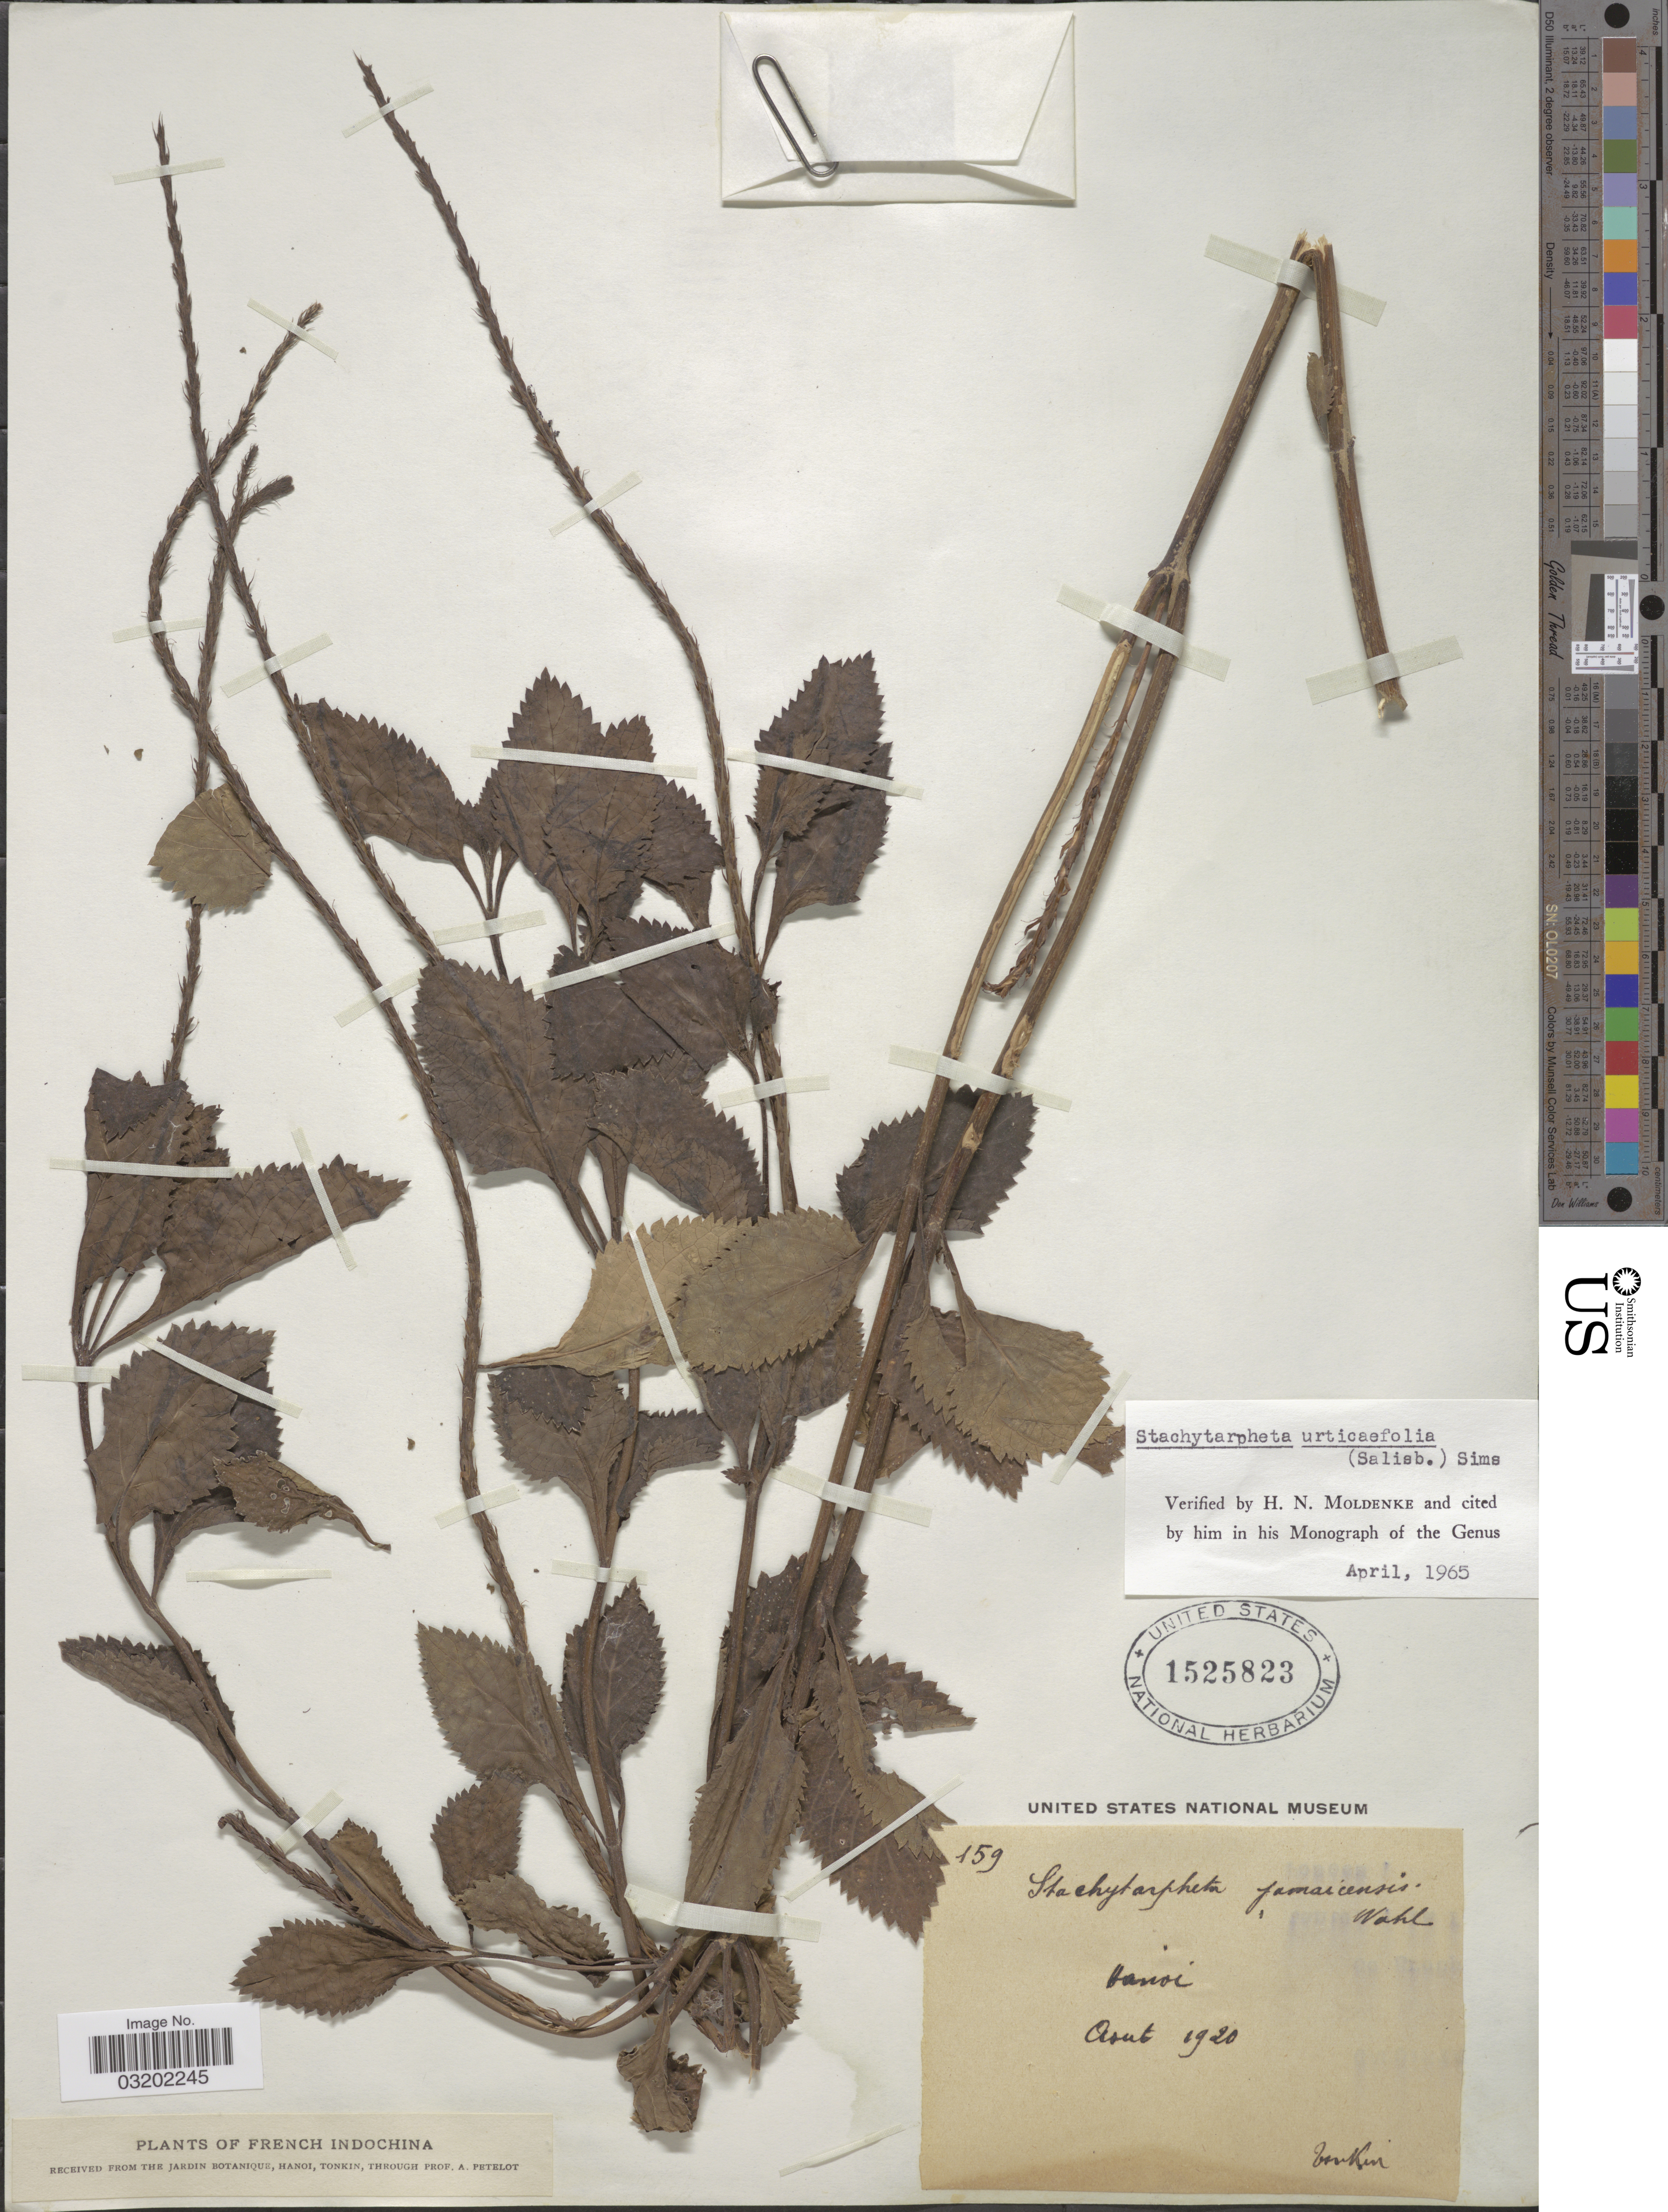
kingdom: Plantae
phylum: Tracheophyta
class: Magnoliopsida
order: Lamiales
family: Verbenaceae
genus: Stachytarpheta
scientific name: Stachytarpheta urticifolia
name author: Sims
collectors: A. Petelot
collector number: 159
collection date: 1920-08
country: Vietnam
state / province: Ha Noi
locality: Tonkin. French Indochina. Hanoi.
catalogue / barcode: US 1525823